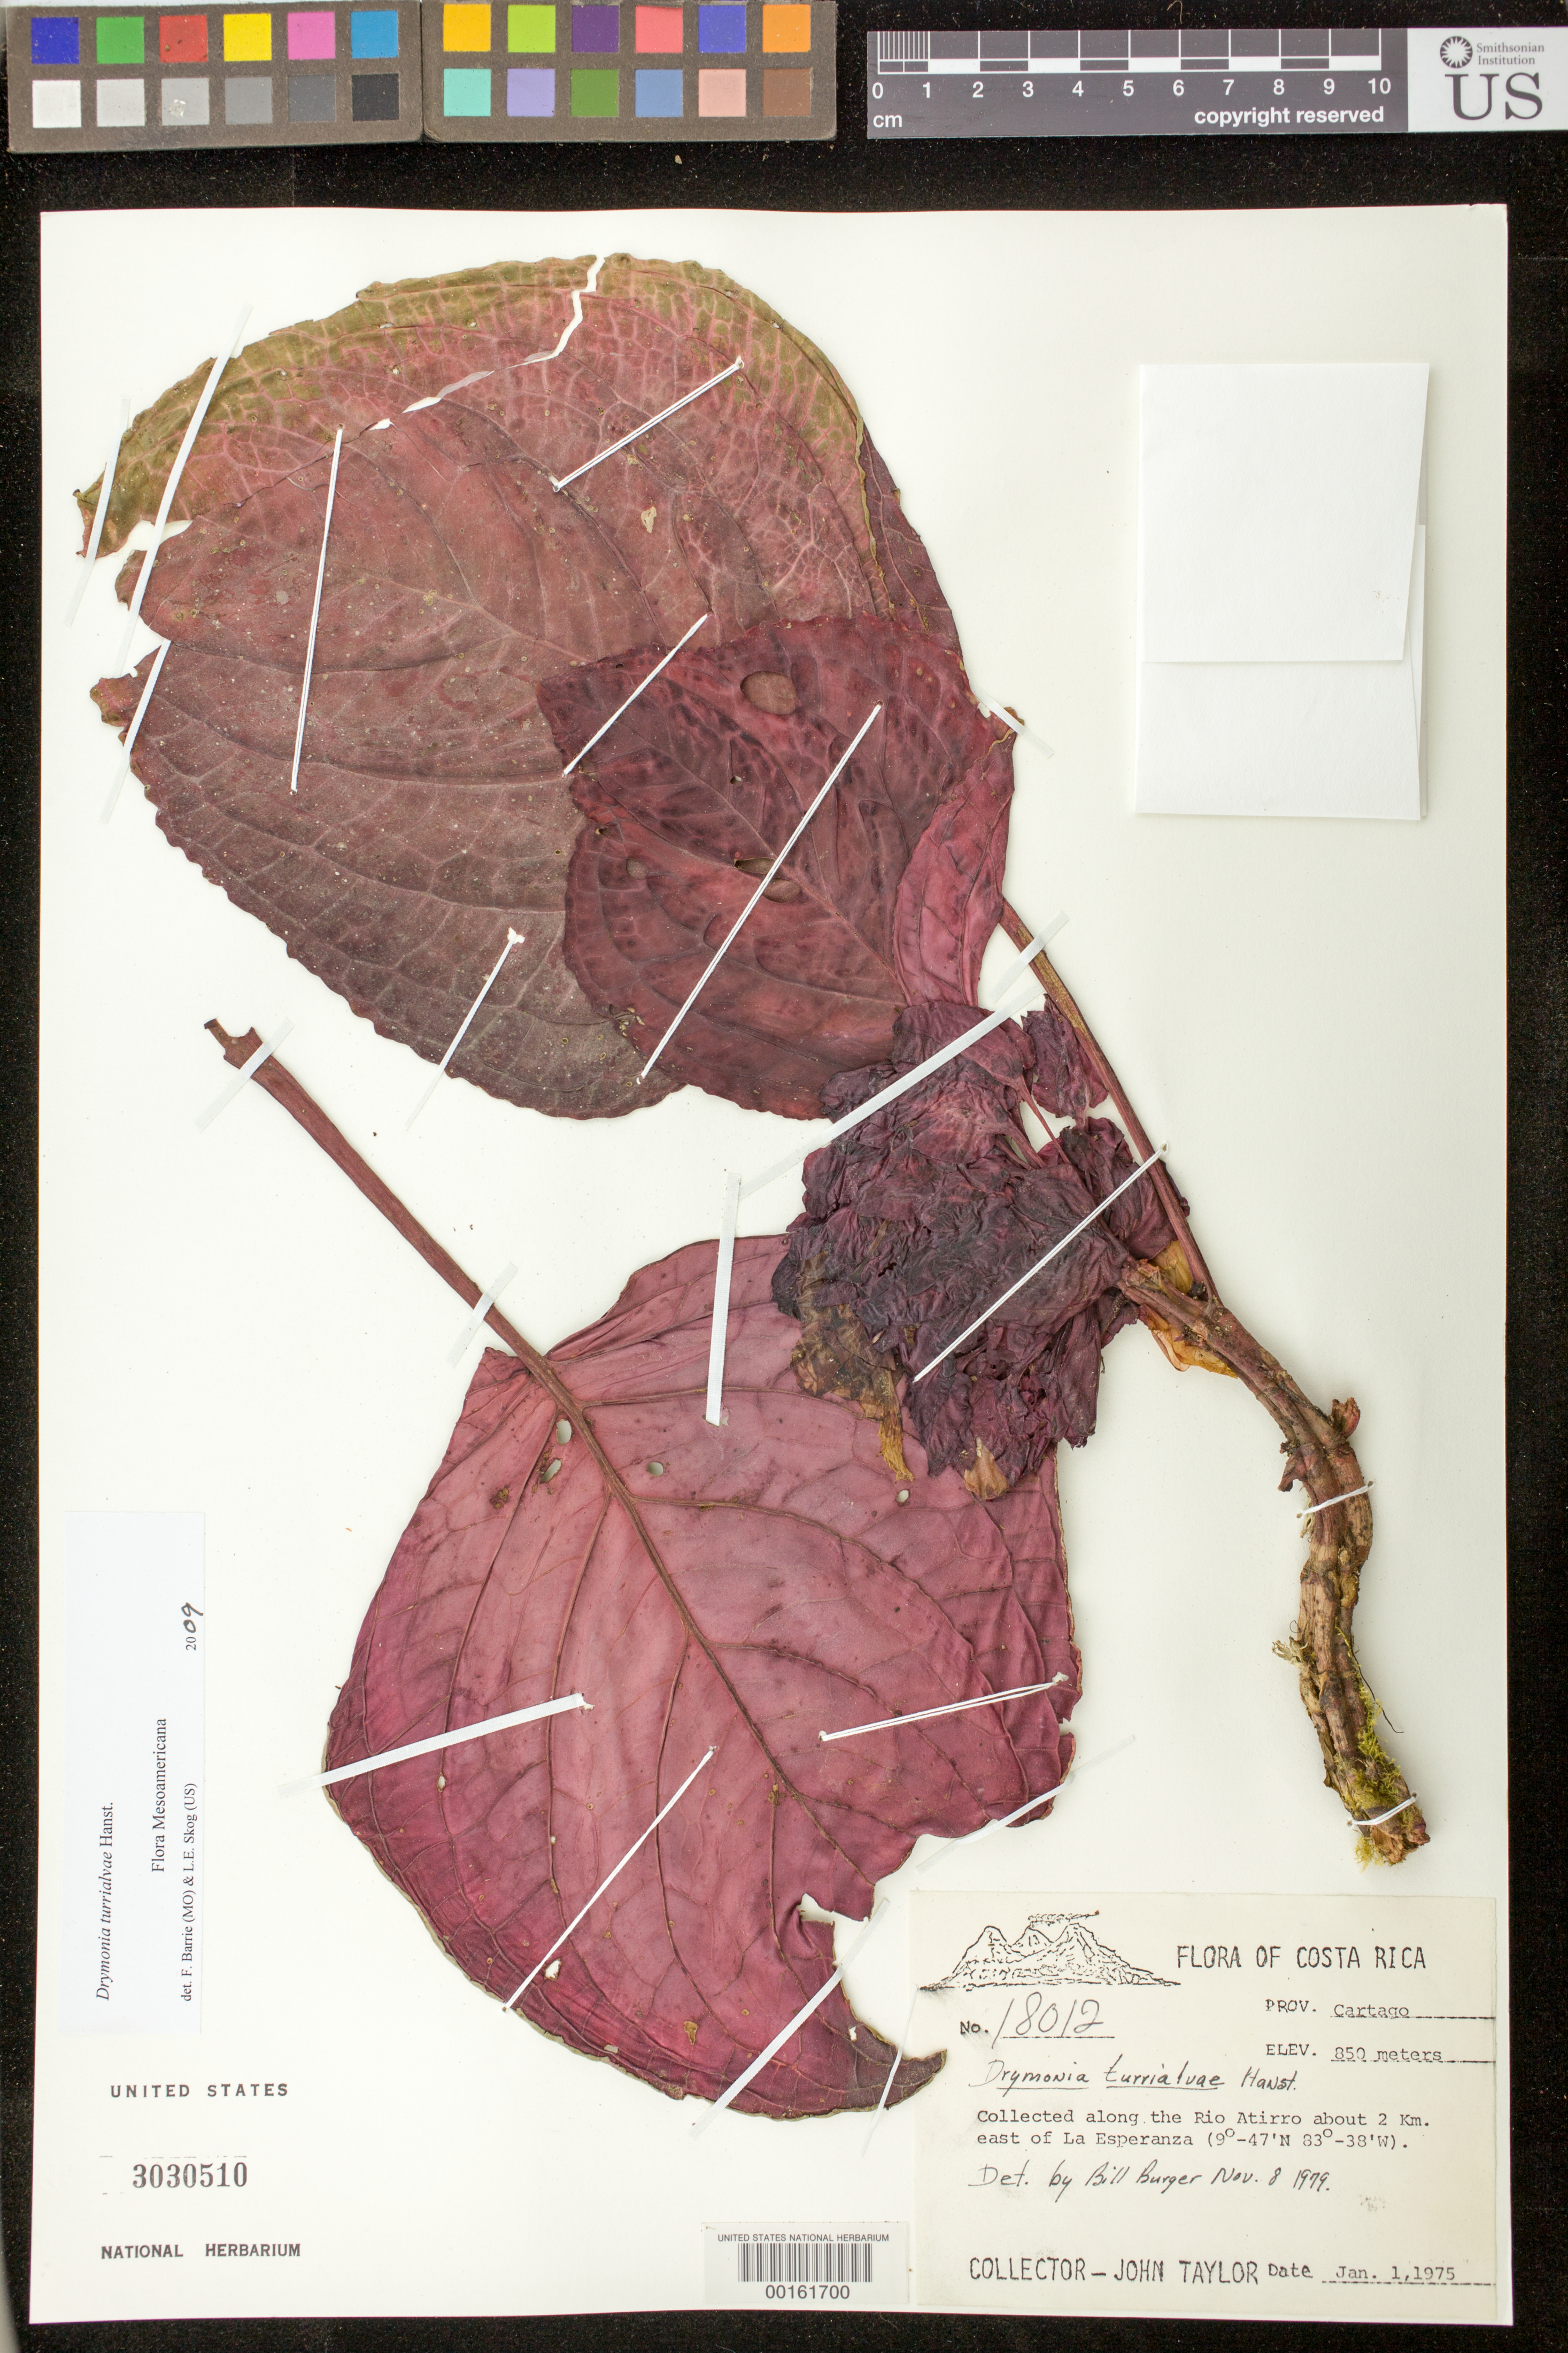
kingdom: Plantae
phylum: Tracheophyta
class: Magnoliopsida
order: Lamiales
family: Gesneriaceae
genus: Drymonia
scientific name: Drymonia turrialvae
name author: Hanst.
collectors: J. Taylor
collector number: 18012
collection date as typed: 01 Jan 1975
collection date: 1975-01-01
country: Costa Rica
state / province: Cartago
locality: Along the Rio Atirro about 2 km E of La Esperanza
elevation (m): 850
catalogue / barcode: US 3030510